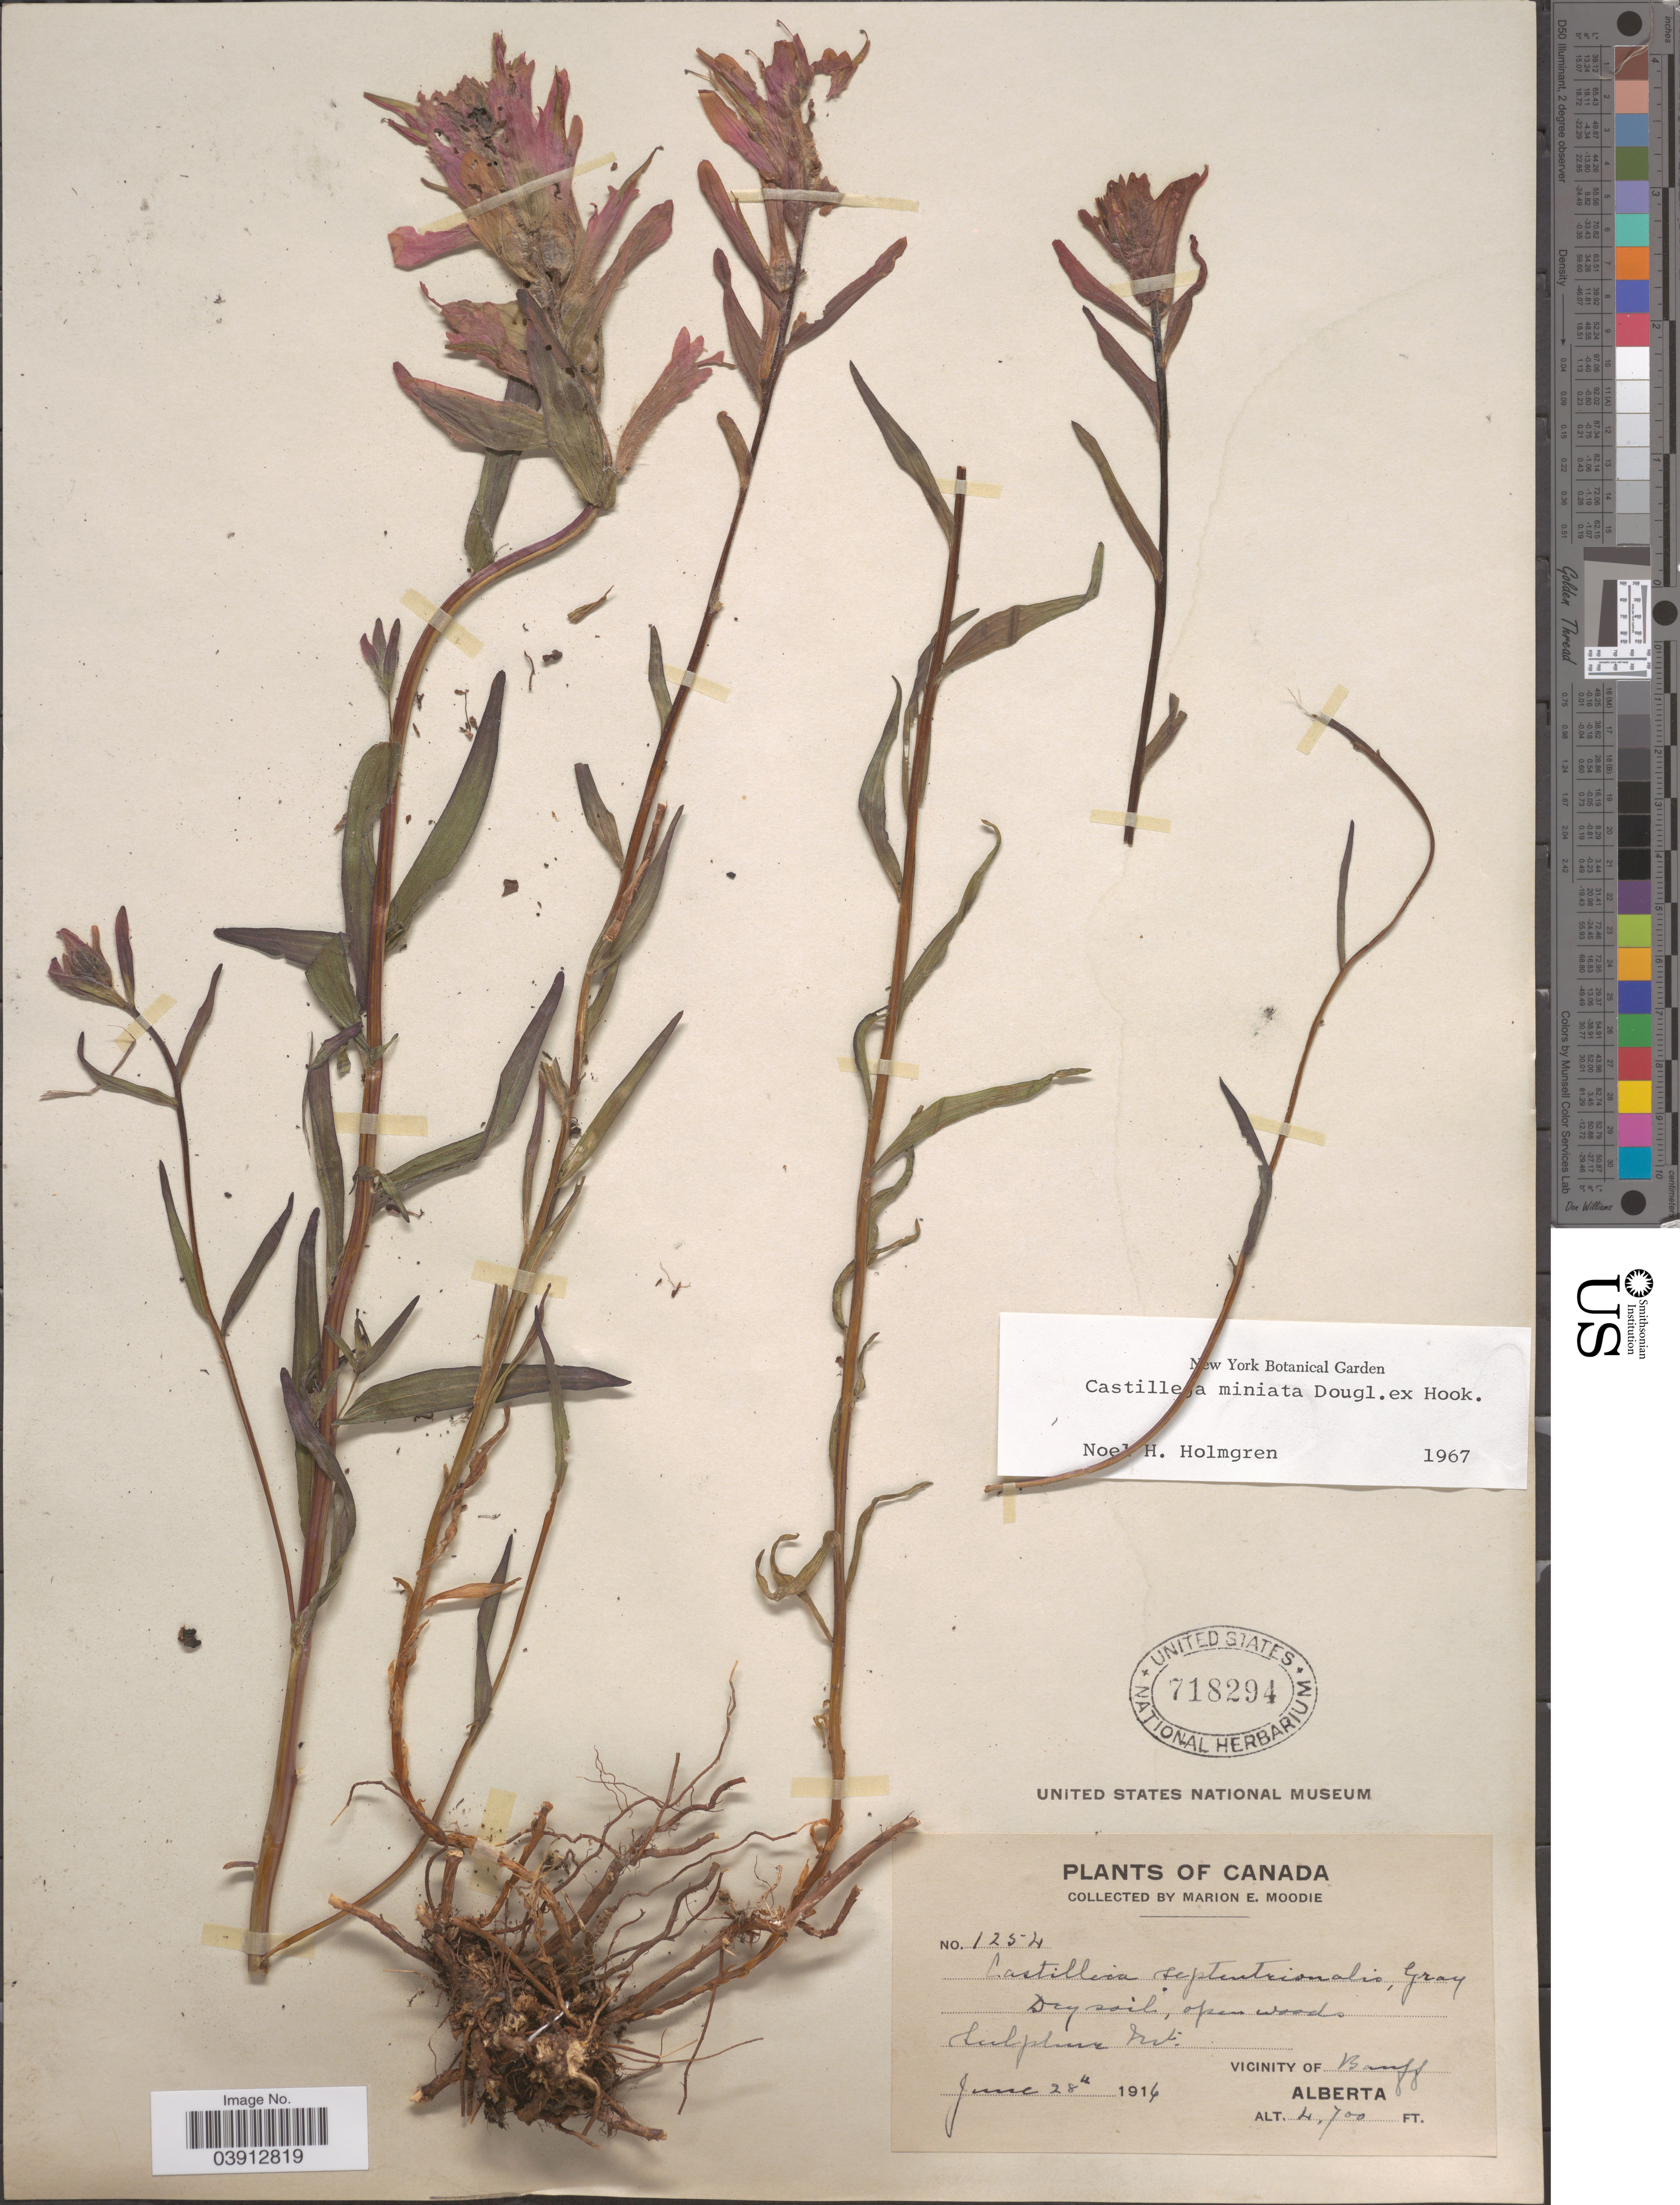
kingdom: Plantae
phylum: Tracheophyta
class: Magnoliopsida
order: Lamiales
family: Orobanchaceae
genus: Castilleja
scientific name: Castilleja miniata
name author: Douglas ex Hook.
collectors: M. E. Moodie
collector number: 1254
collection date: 1916-06-28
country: Canada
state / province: Alberta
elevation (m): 1433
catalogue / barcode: US 718294